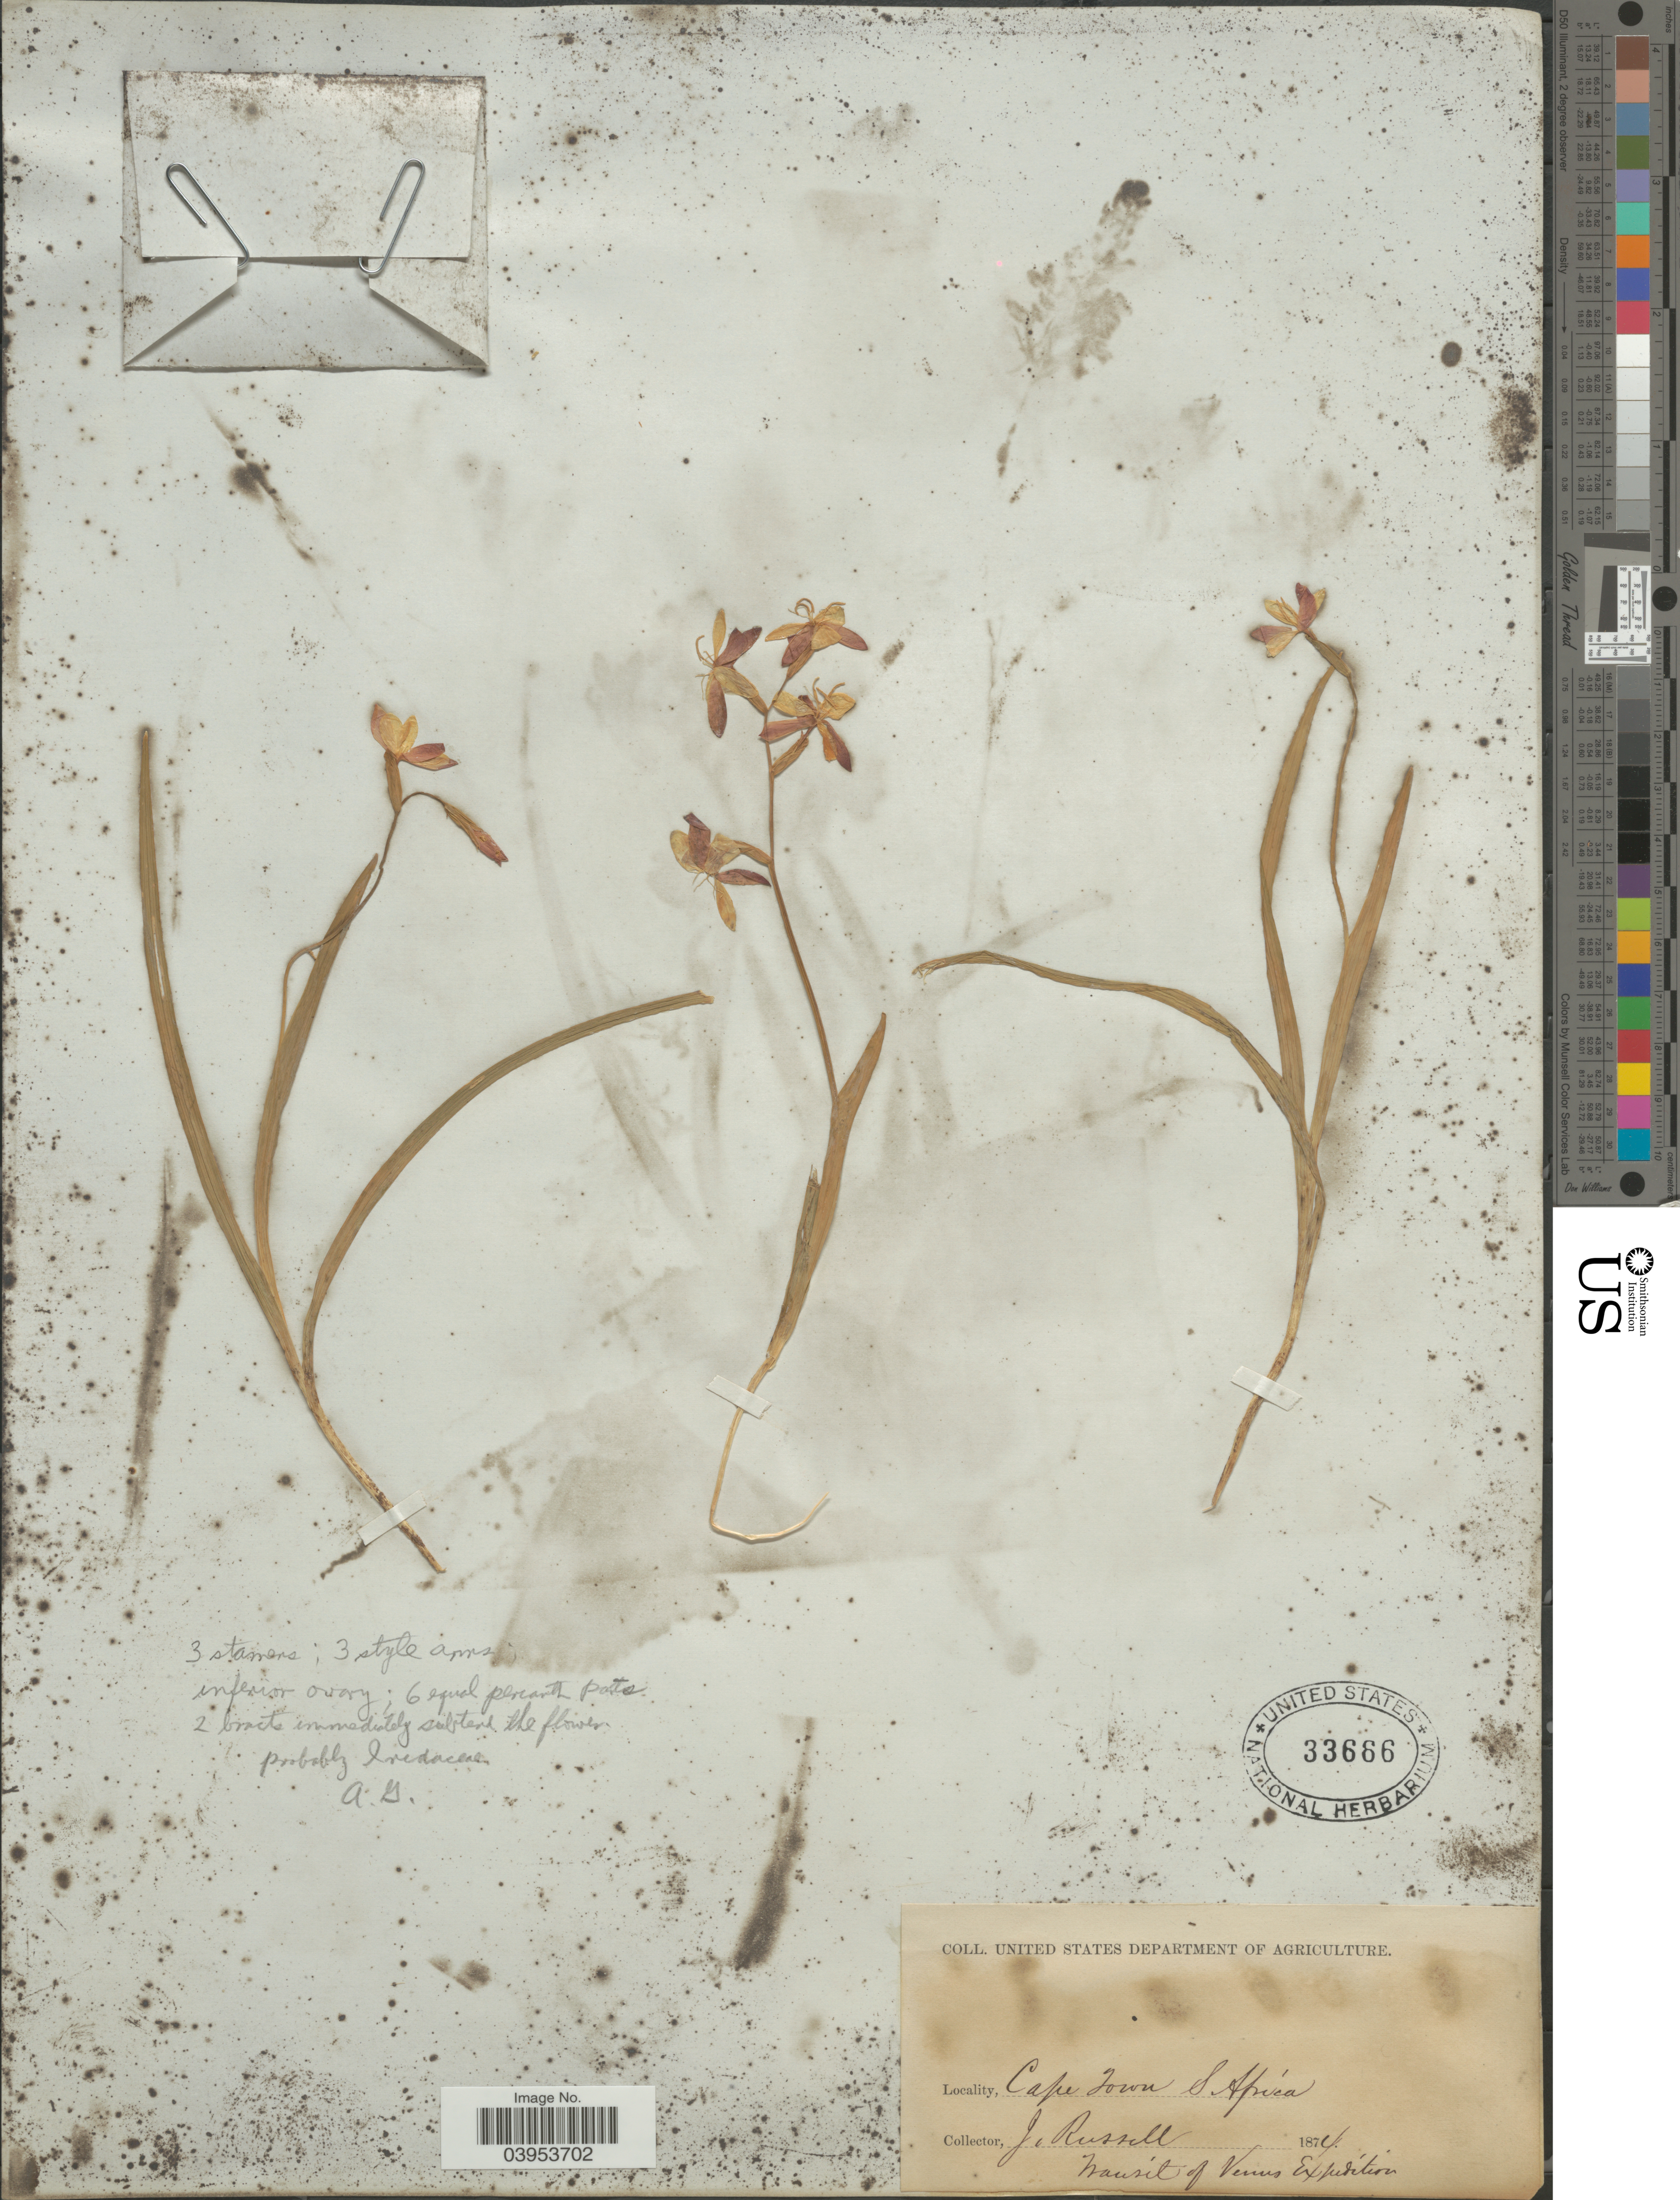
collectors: J. Russell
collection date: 1874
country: South Africa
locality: Cape Town.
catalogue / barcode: US 33666